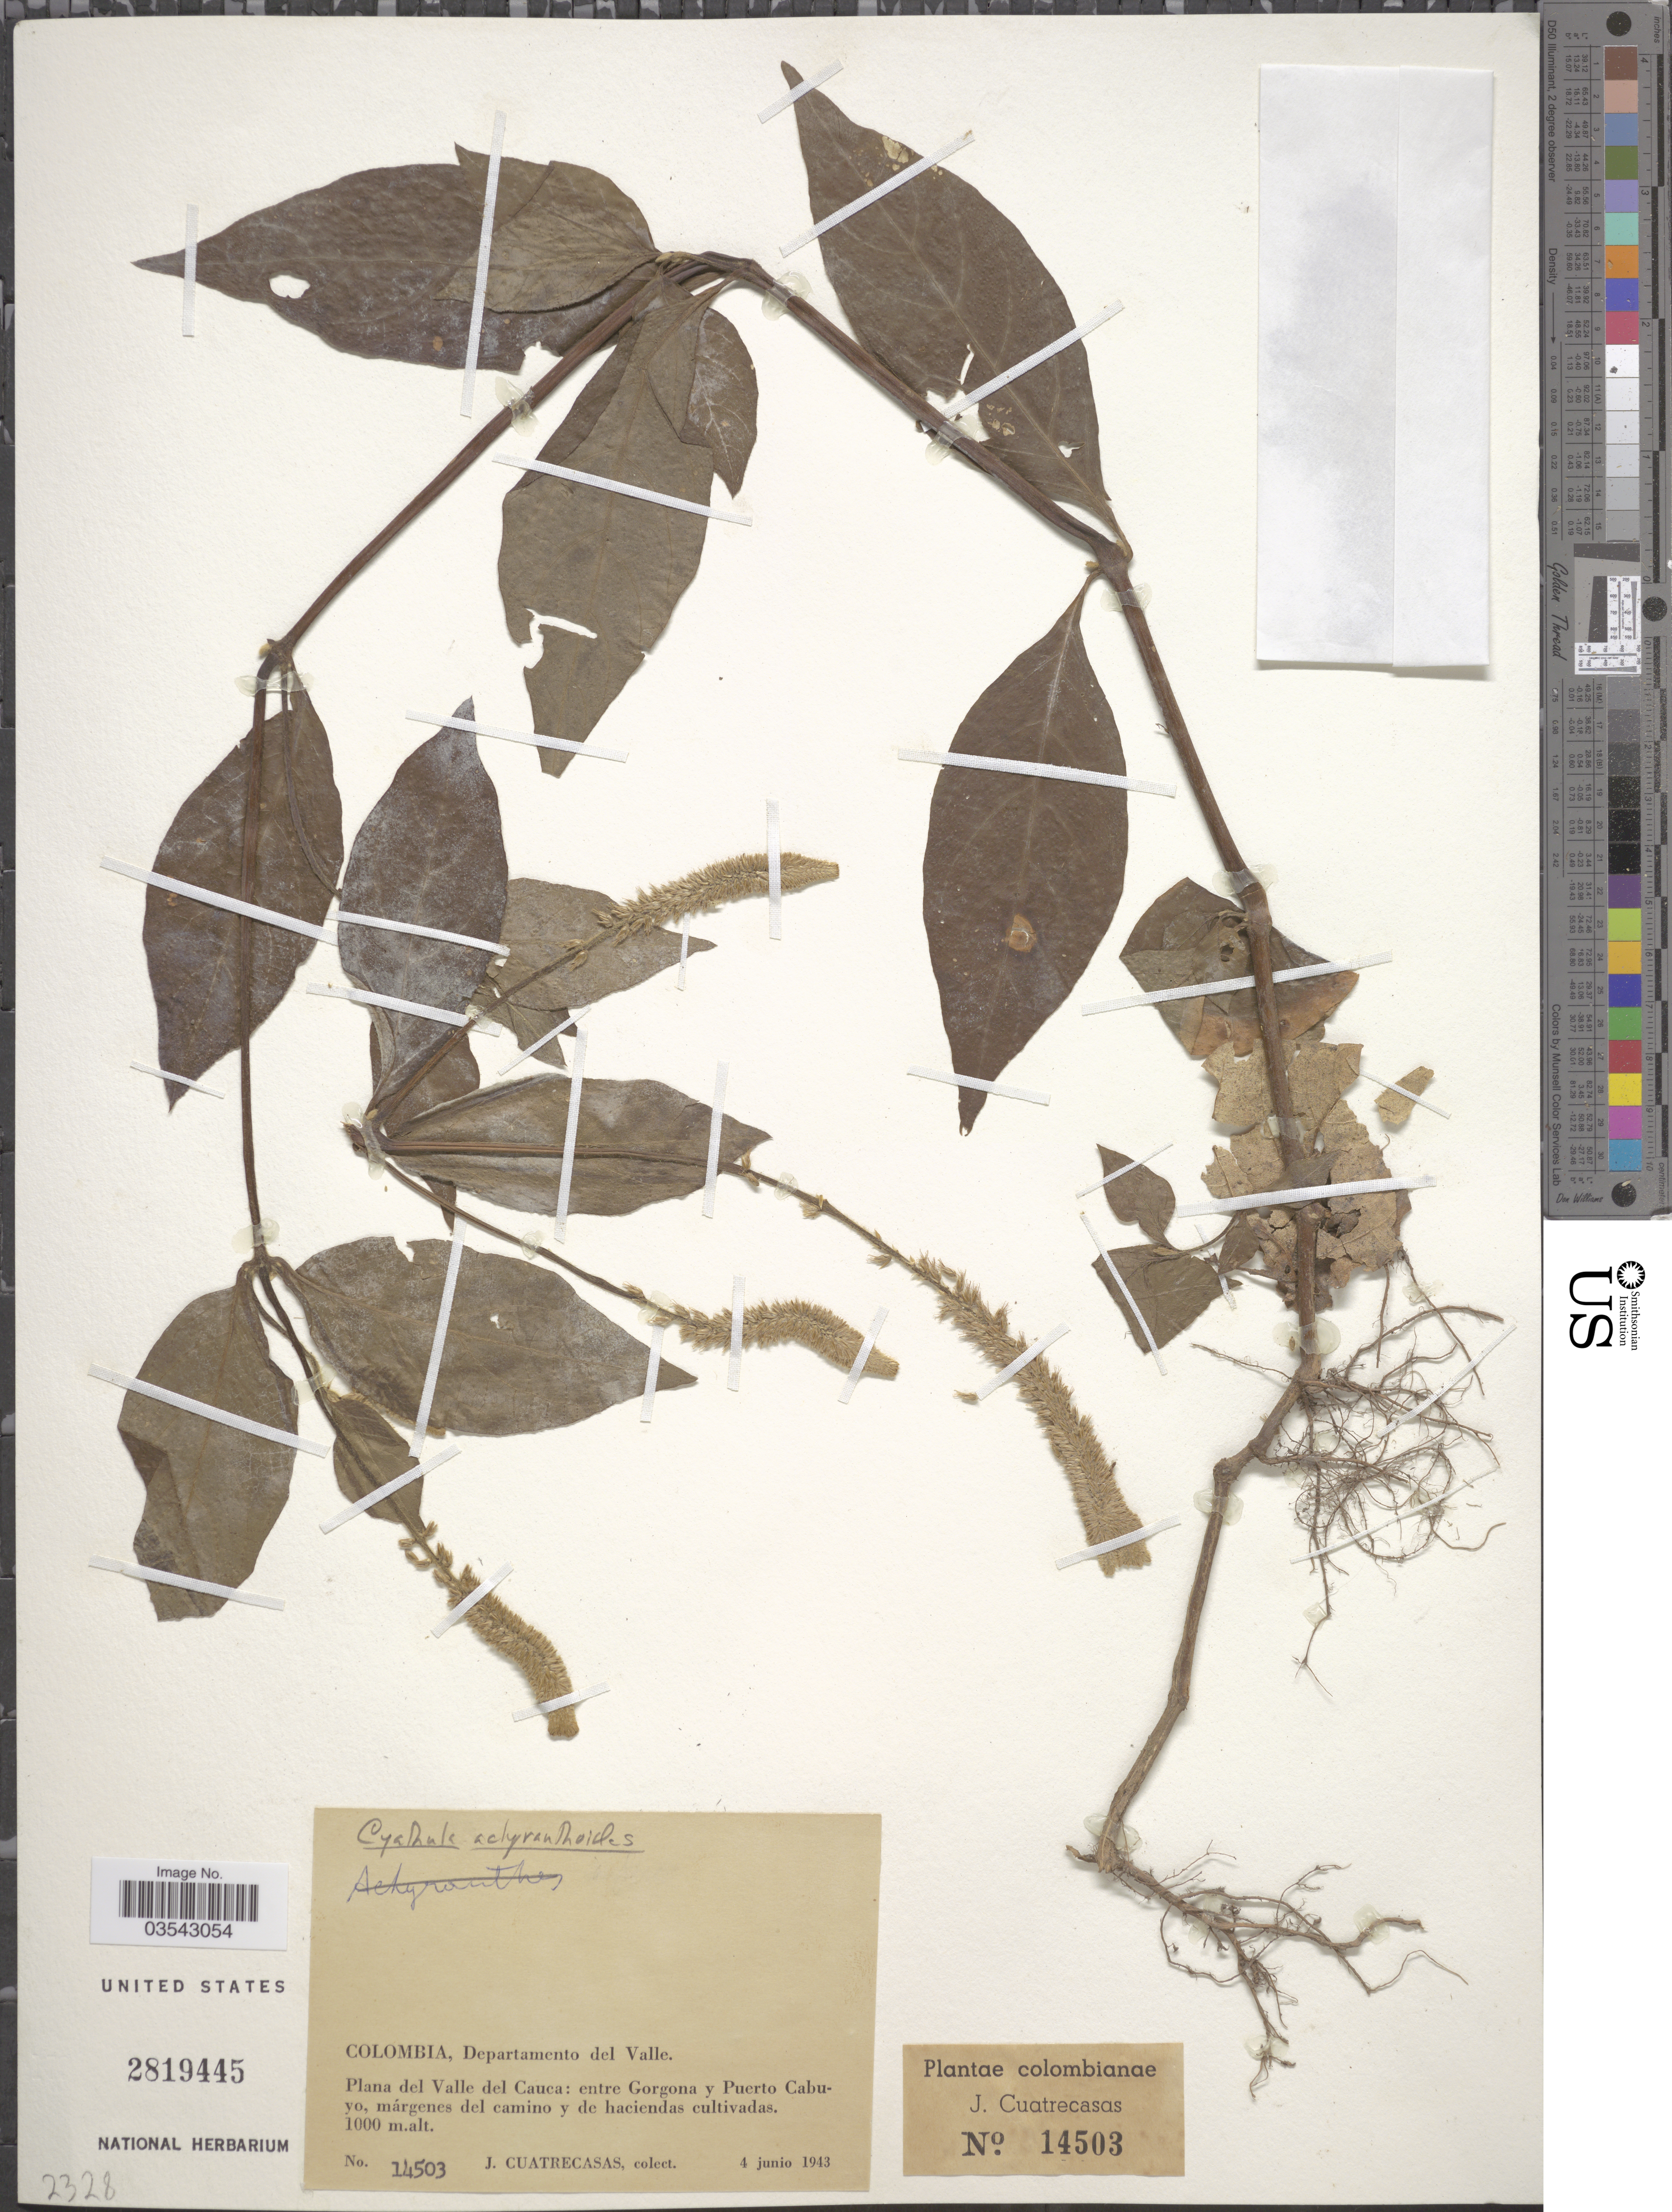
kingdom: Plantae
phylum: Tracheophyta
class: Magnoliopsida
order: Caryophyllales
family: Amaranthaceae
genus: Cyathula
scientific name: Cyathula achyranthoides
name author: (Kunth) Moq.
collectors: J. Cuatrecasas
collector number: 14503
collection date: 1943-06-04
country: Colombia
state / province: Valle del Cauca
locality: Departamento del Valle. Plana del Valle del Cauca: entre Gorgona y Puerto Cabuyo, márgenes del camino y de haciendas cultivadas.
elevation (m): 1000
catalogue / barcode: US 2819445